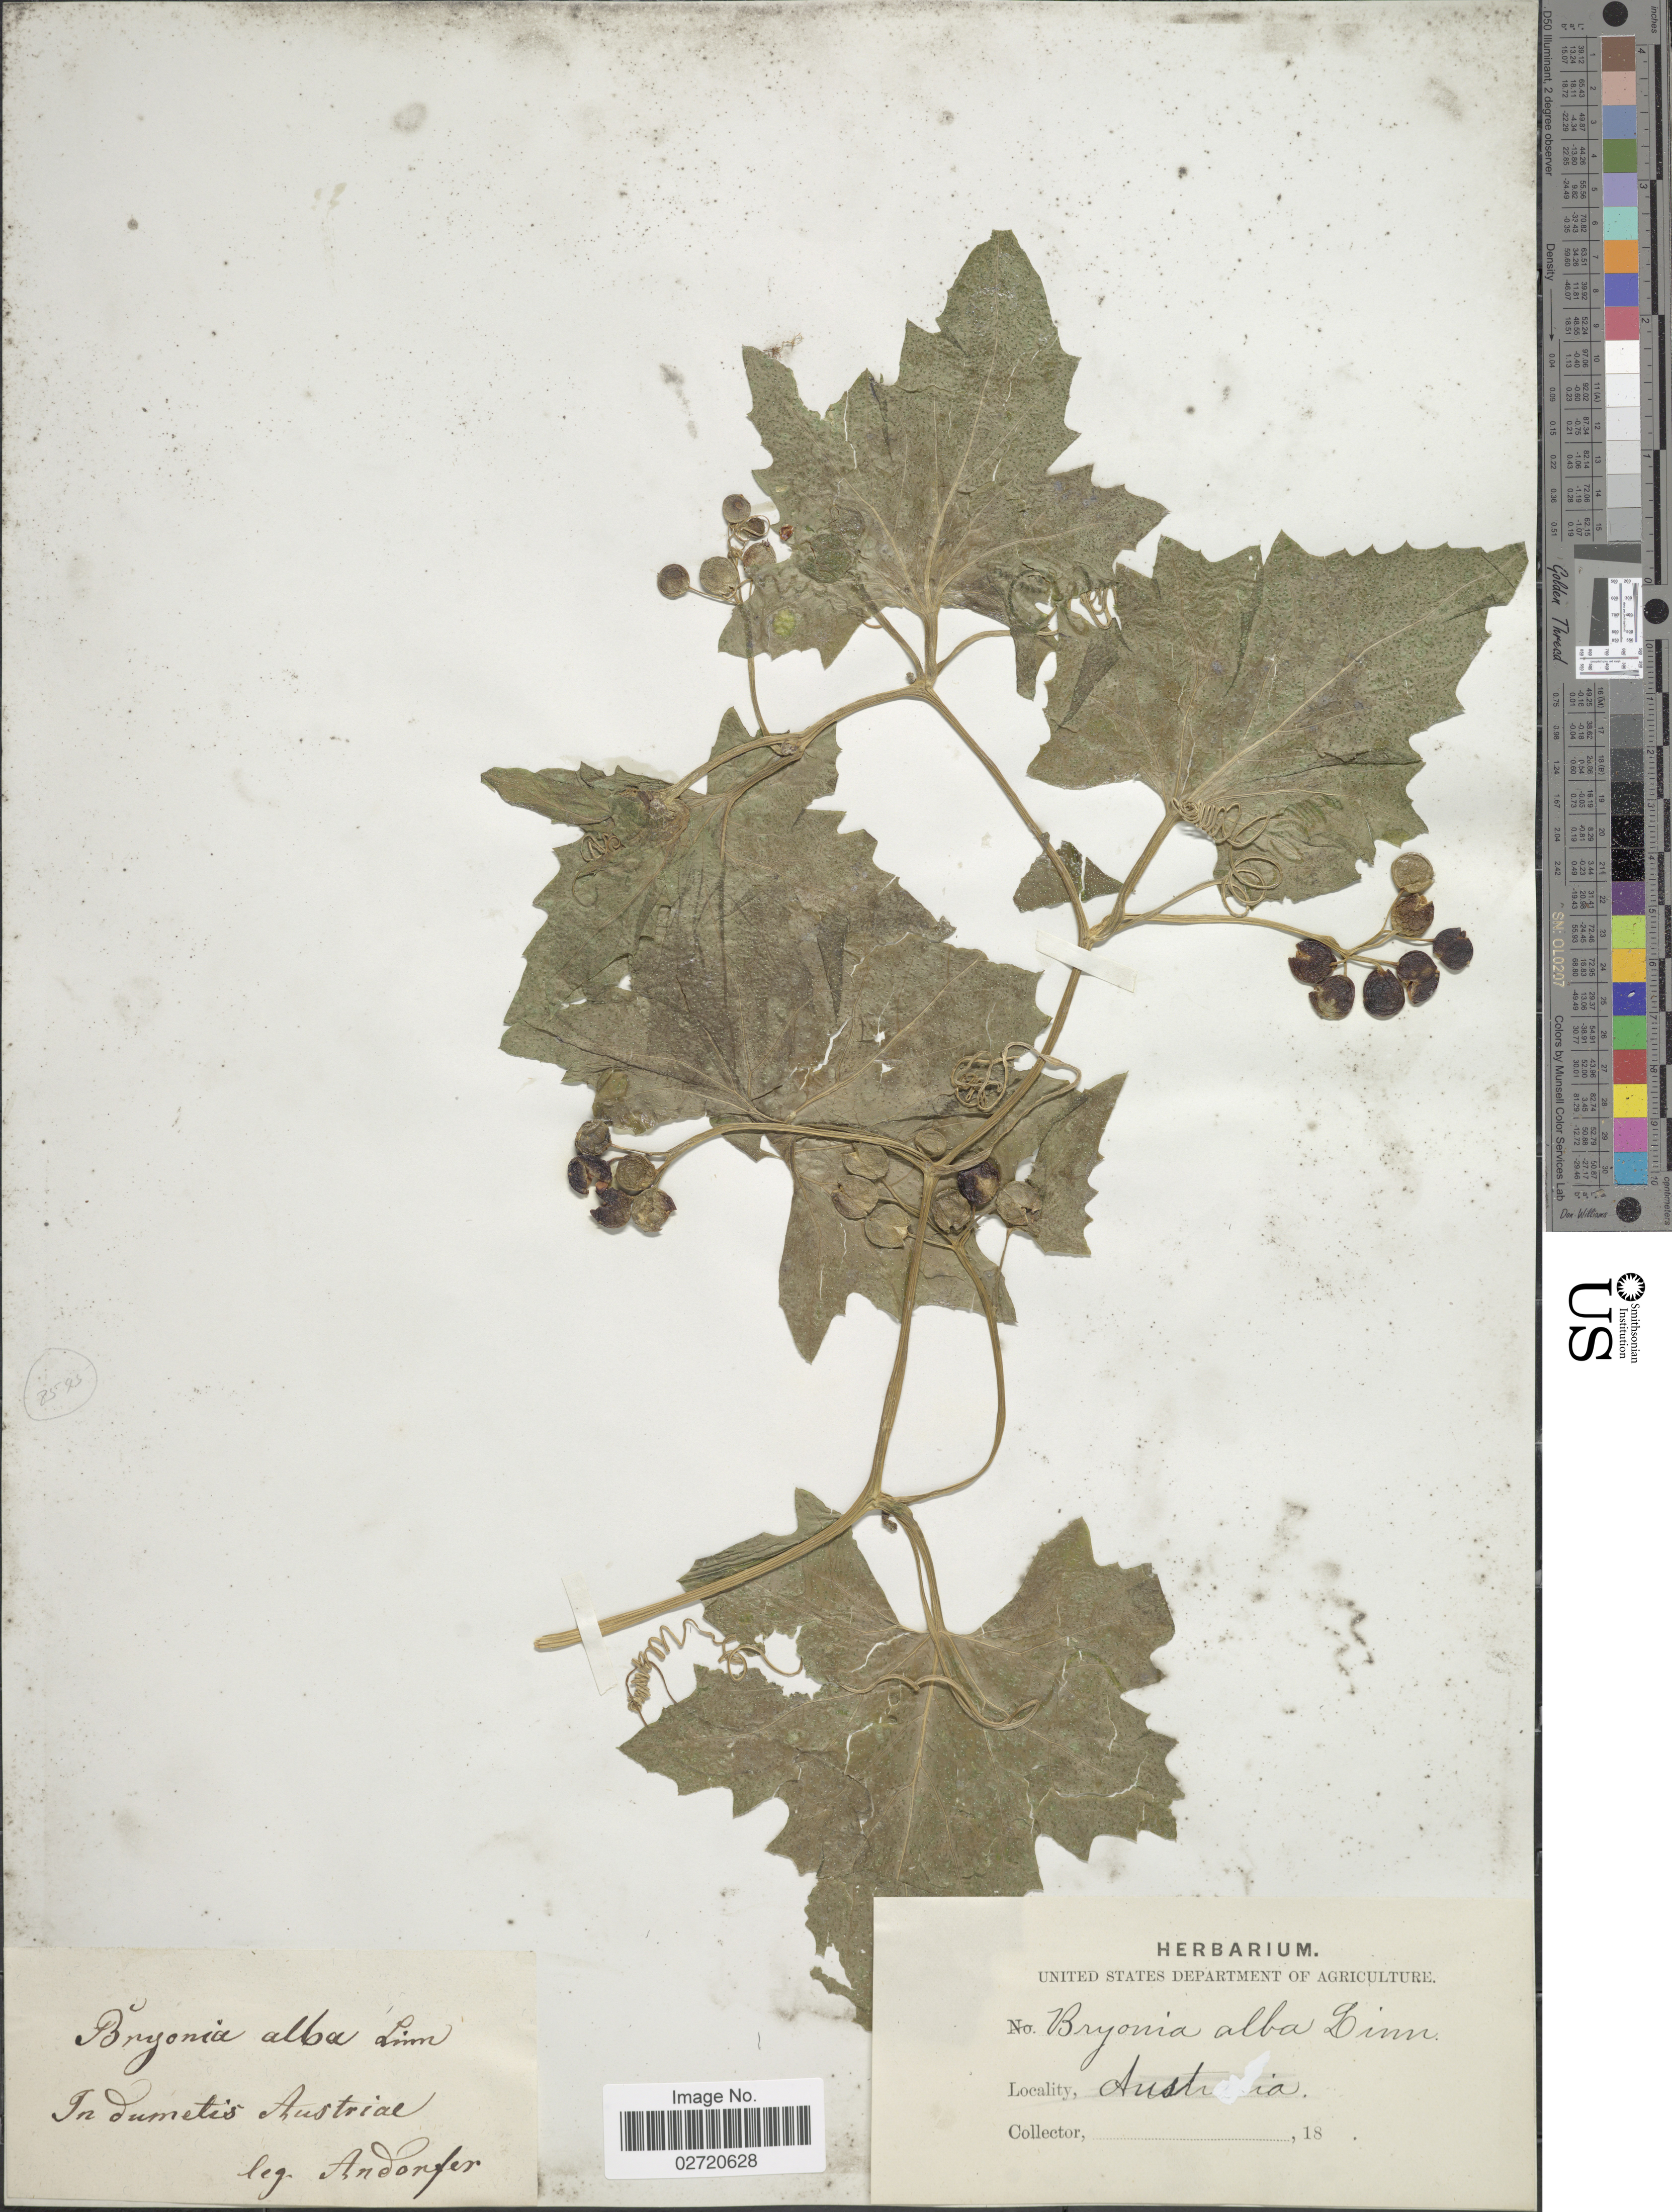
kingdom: Plantae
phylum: Tracheophyta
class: Magnoliopsida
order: Cucurbitales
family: Cucurbitaceae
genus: Bryonia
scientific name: Bryonia alba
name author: L.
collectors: -. Andorfer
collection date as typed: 18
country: Austria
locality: In dumetis Austriae [interpreted]